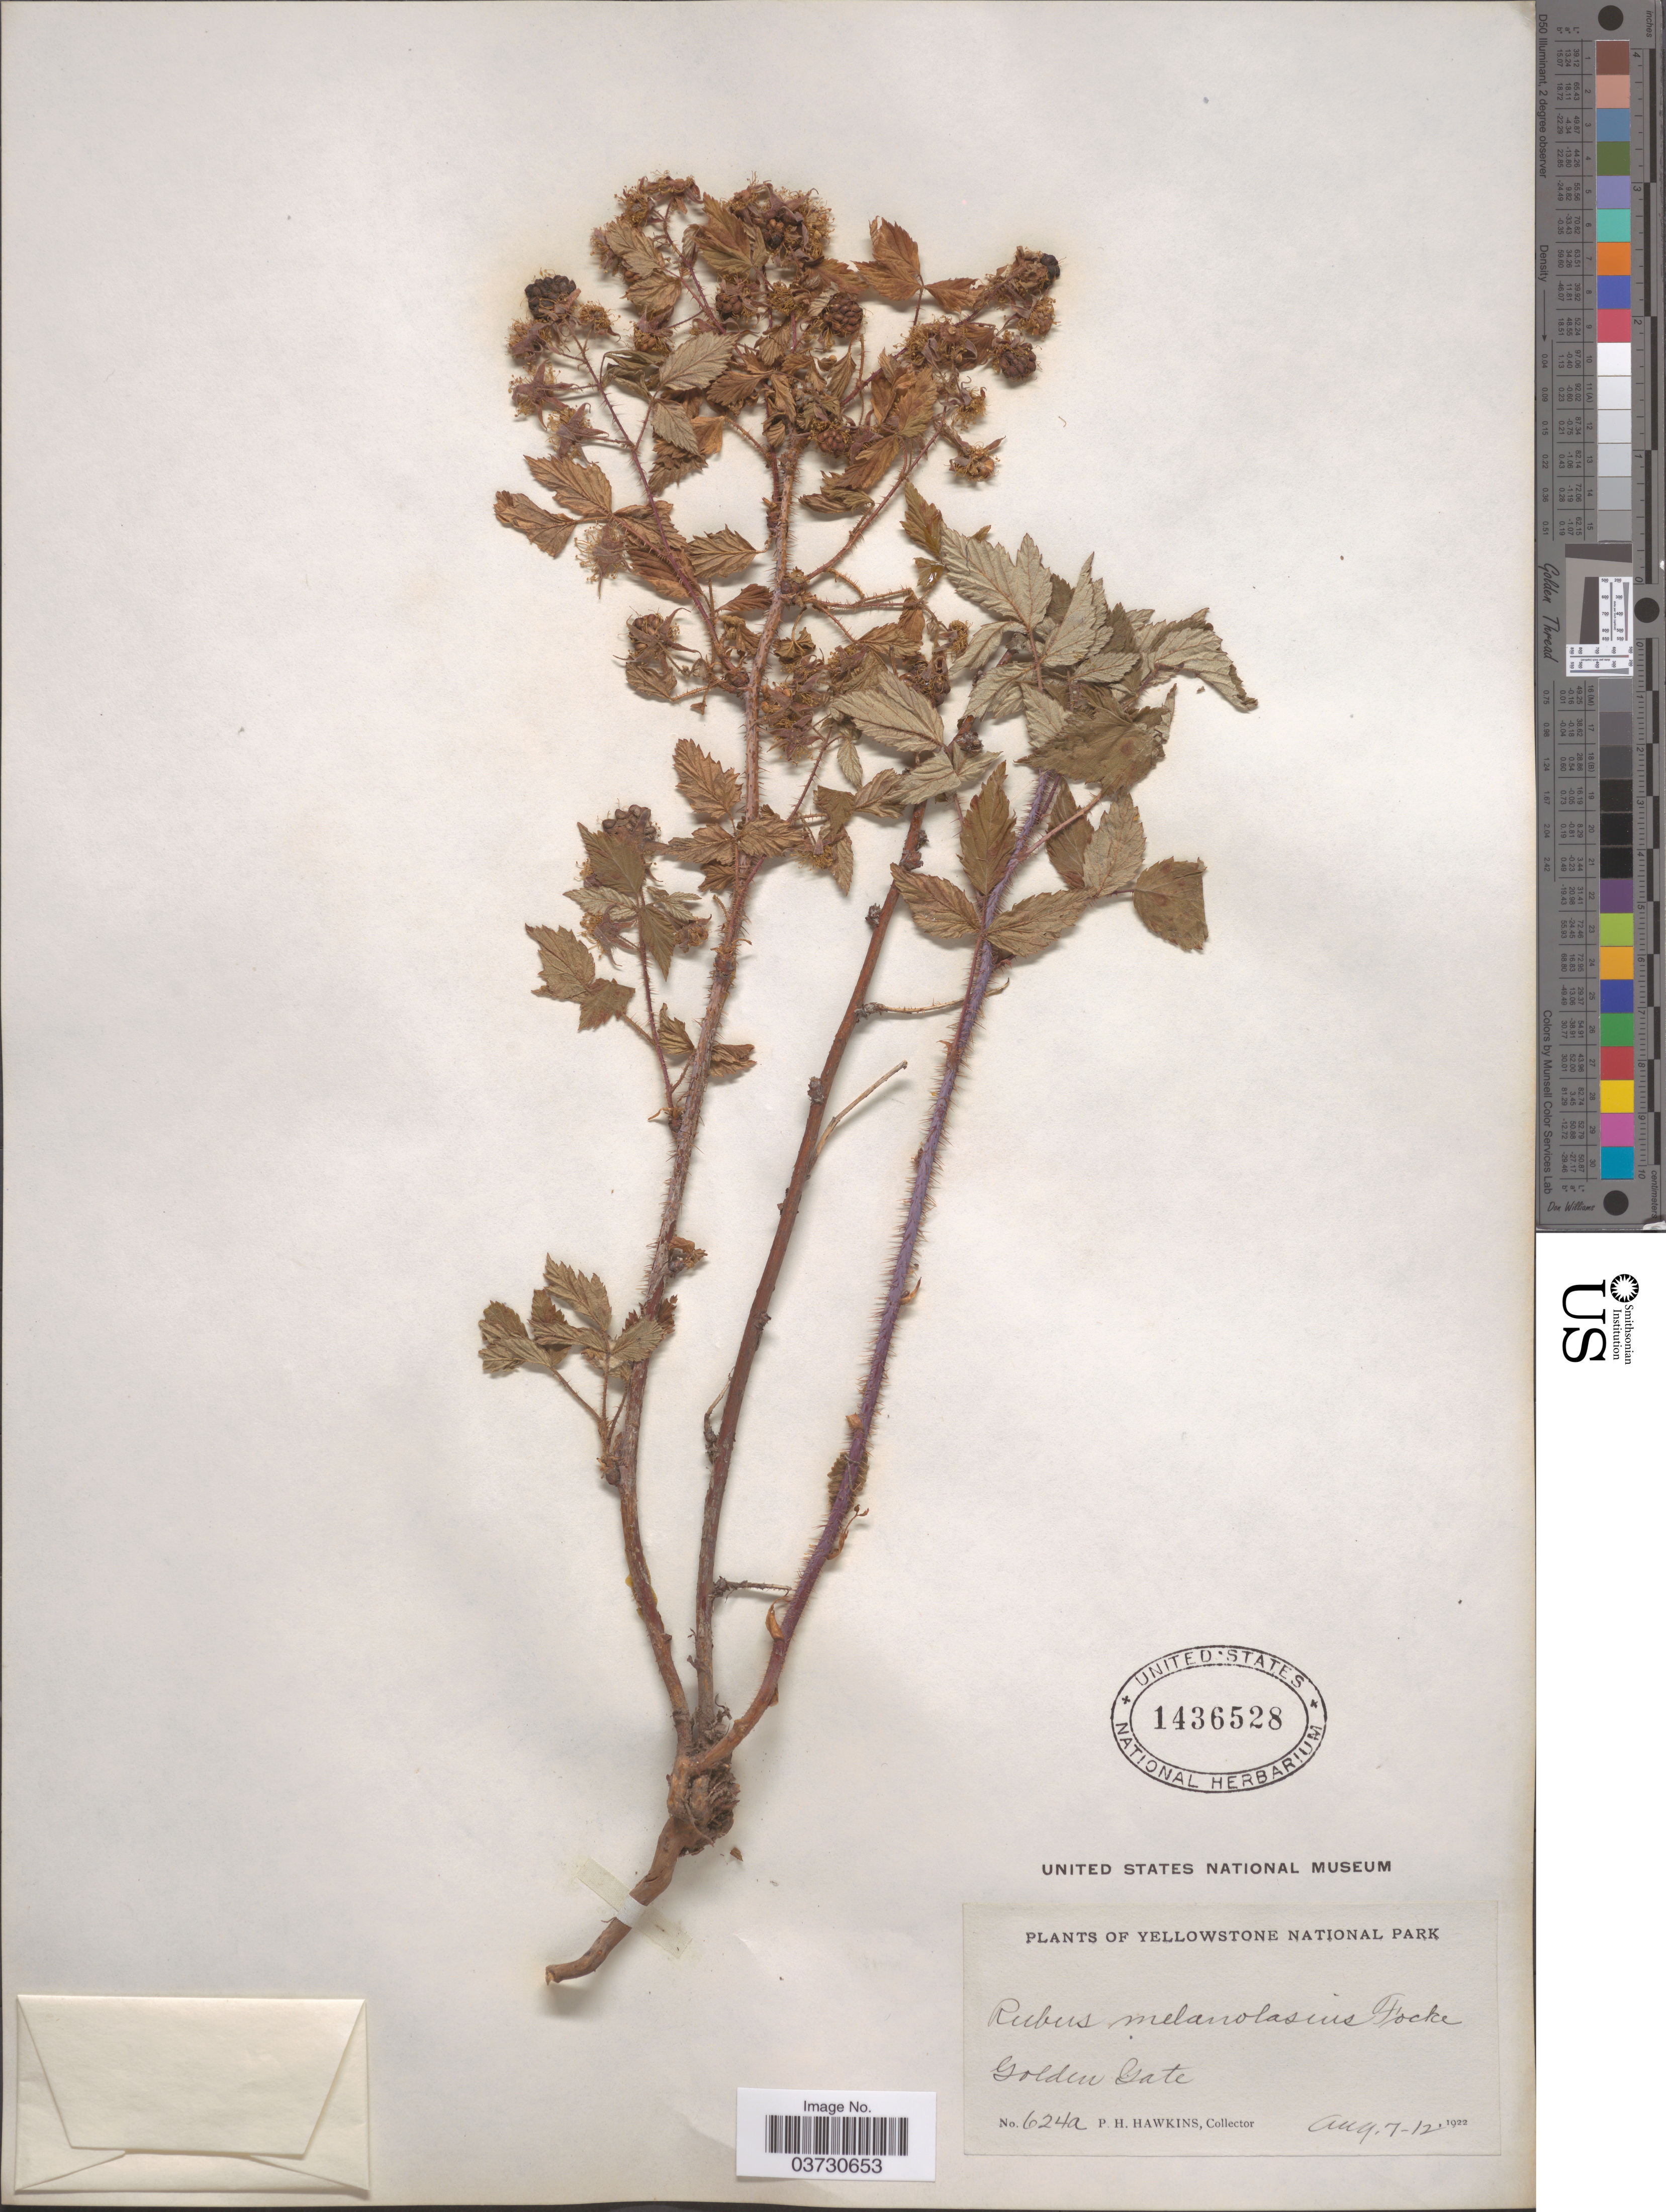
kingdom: Plantae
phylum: Tracheophyta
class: Magnoliopsida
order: Rosales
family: Rosaceae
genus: Rubus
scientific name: Rubus melanolasius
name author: Dieck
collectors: P. Hawkins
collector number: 624a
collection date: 1922-08-07/1922-08-12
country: United States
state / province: Wyoming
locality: The Yellowstone National Park. Golden Gate.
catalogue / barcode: US 1436528